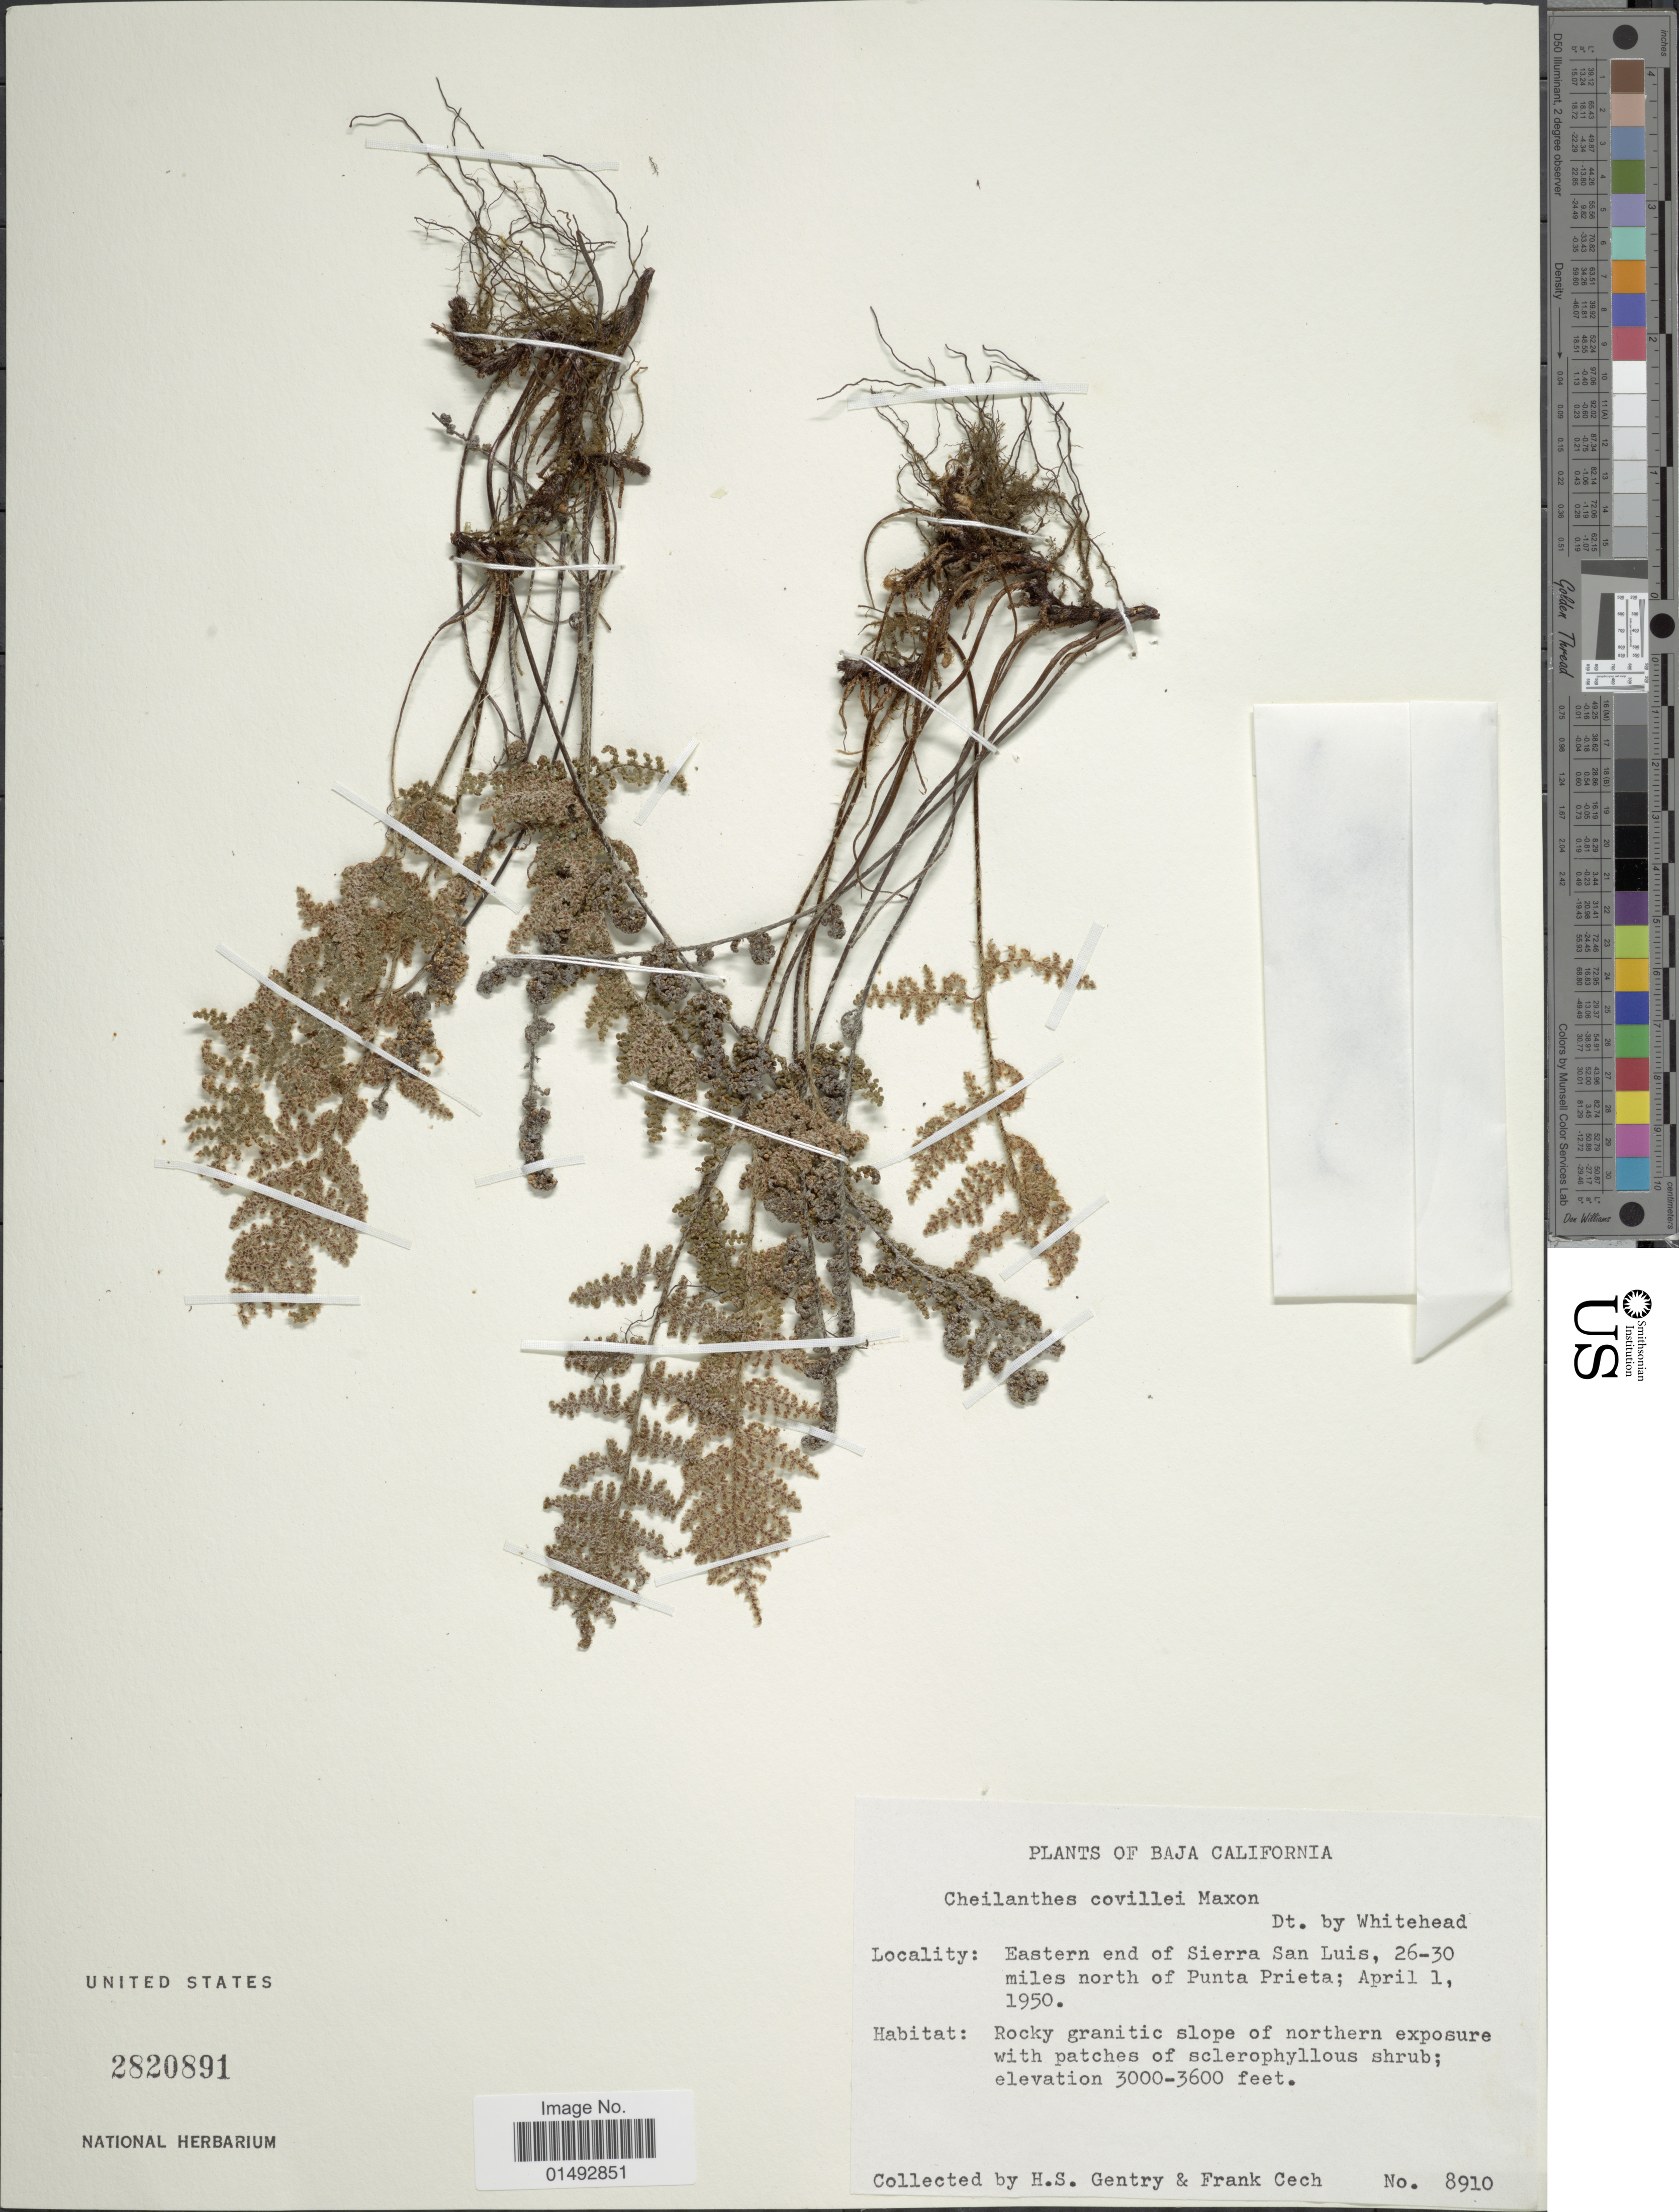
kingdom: Plantae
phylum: Tracheophyta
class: Polypodiopsida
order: Polypodiales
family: Pteridaceae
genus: Myriopteris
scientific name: Myriopteris covillei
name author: (Maxon) Á. Löve & D. Löve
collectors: H. S. Gentry & F. Cech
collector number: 8910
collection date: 1950-04-01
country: Mexico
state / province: Baja California Norte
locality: Eastern end of Sierra San Luis, 26-30 miles north of Punta Prieta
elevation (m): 914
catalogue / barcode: US 2820891